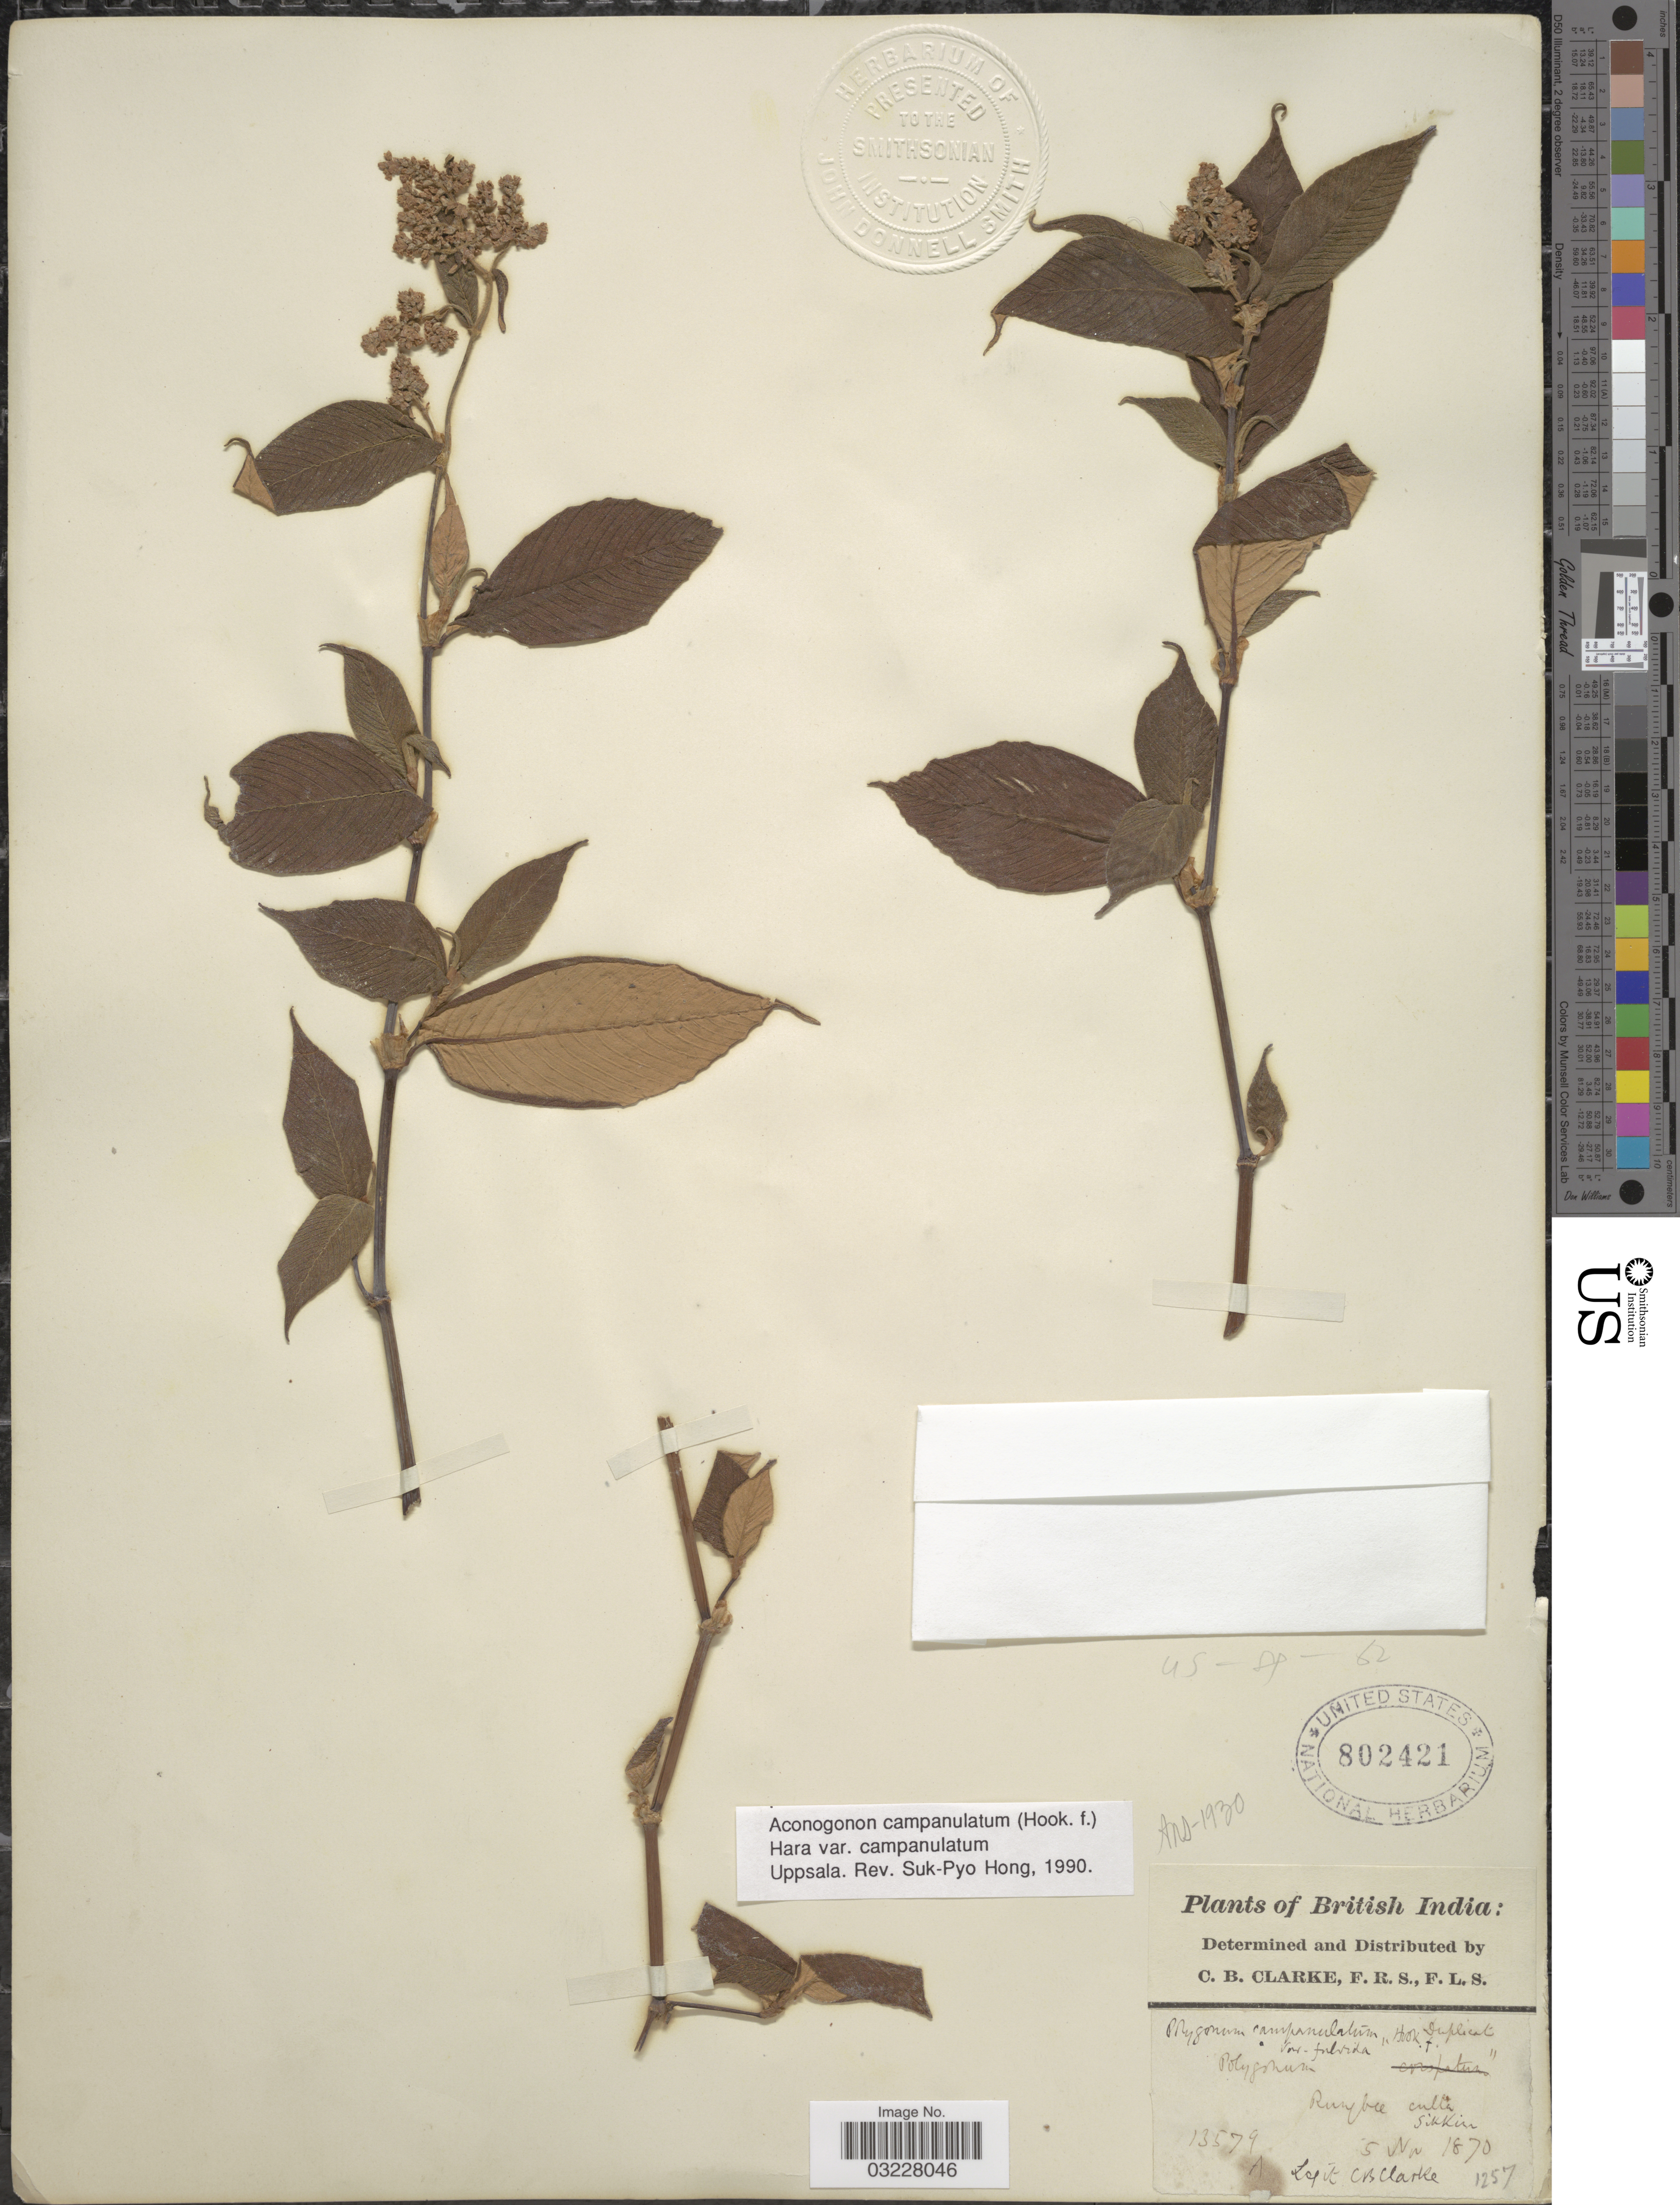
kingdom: Plantae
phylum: Tracheophyta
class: Magnoliopsida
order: Caryophyllales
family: Polygonaceae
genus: Koenigia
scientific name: Koenigia campanulata var. campanulata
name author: (Hook. f.) T.M. Schust. & Reveal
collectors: C. B. Clarke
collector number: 13579 A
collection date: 1870-11-05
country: India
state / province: Sikkim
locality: British India. Rungbee culla. [interpreted]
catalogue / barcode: US 802421